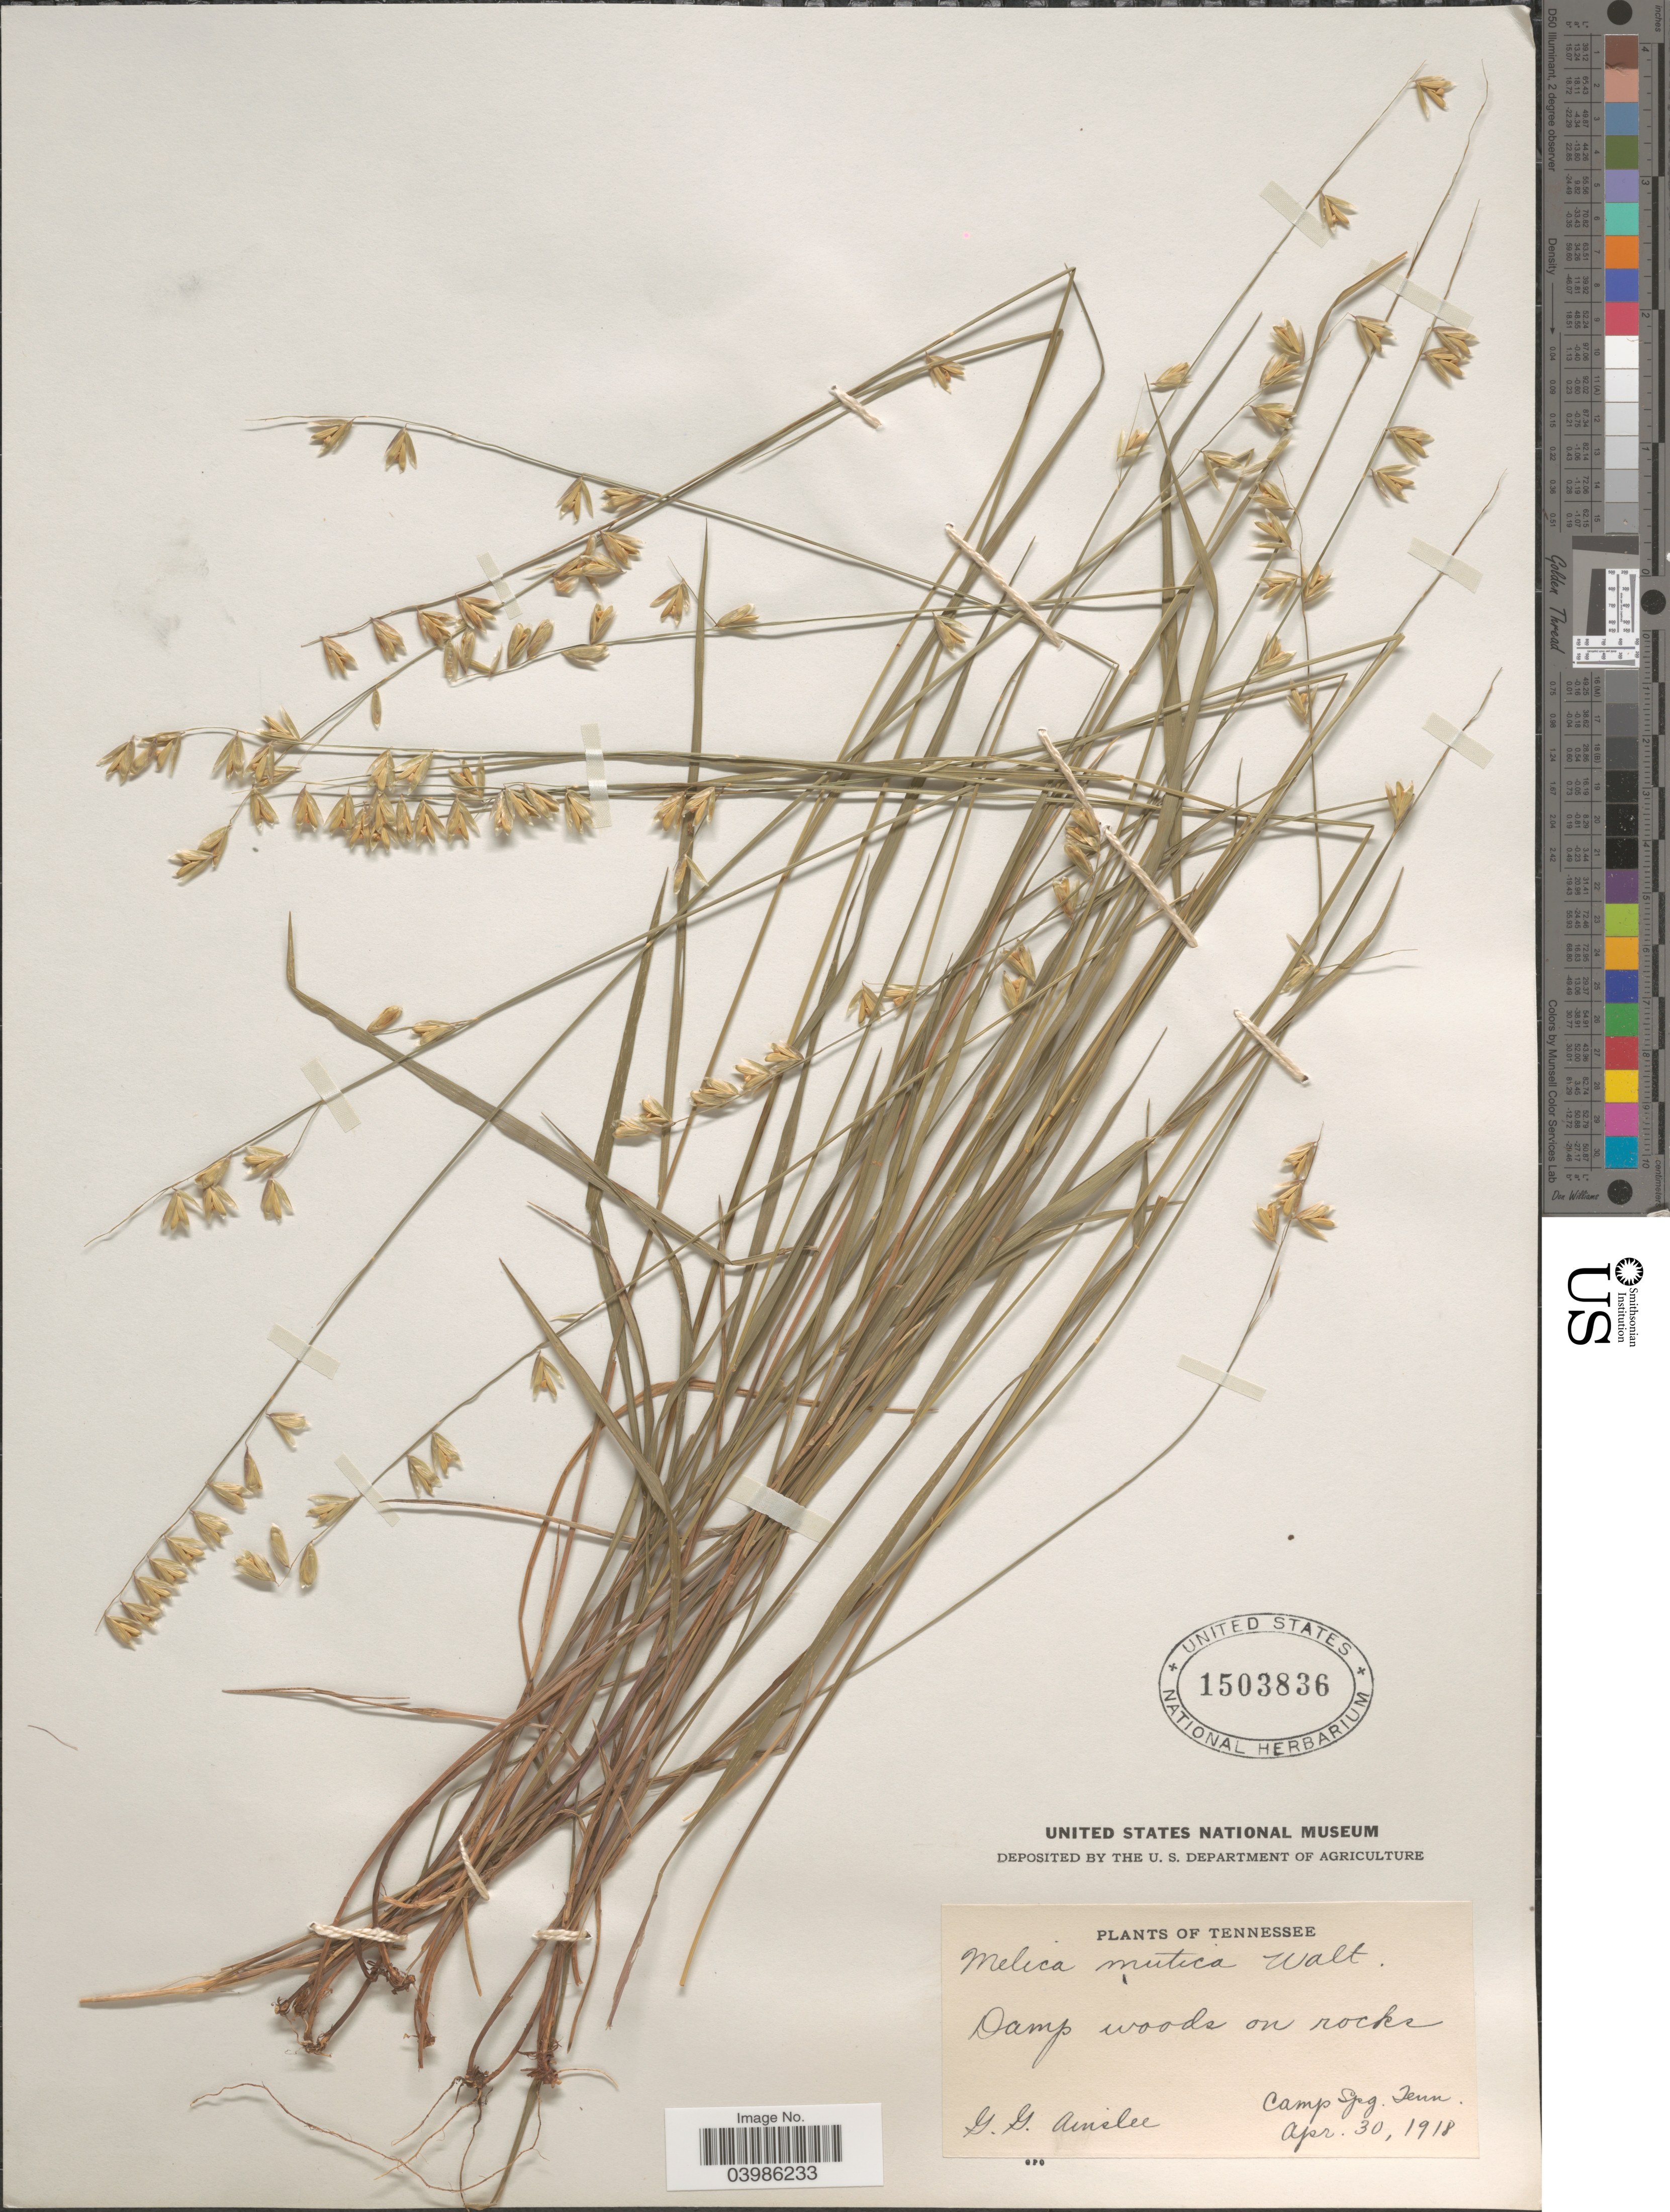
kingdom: Plantae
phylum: Tracheophyta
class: Liliopsida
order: Poales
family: Poaceae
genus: Melica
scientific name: Melica mutica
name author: Walter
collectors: G. Ainslee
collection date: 1918-04-30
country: United States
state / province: Tennessee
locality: Camp Spg.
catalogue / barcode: US 1503836